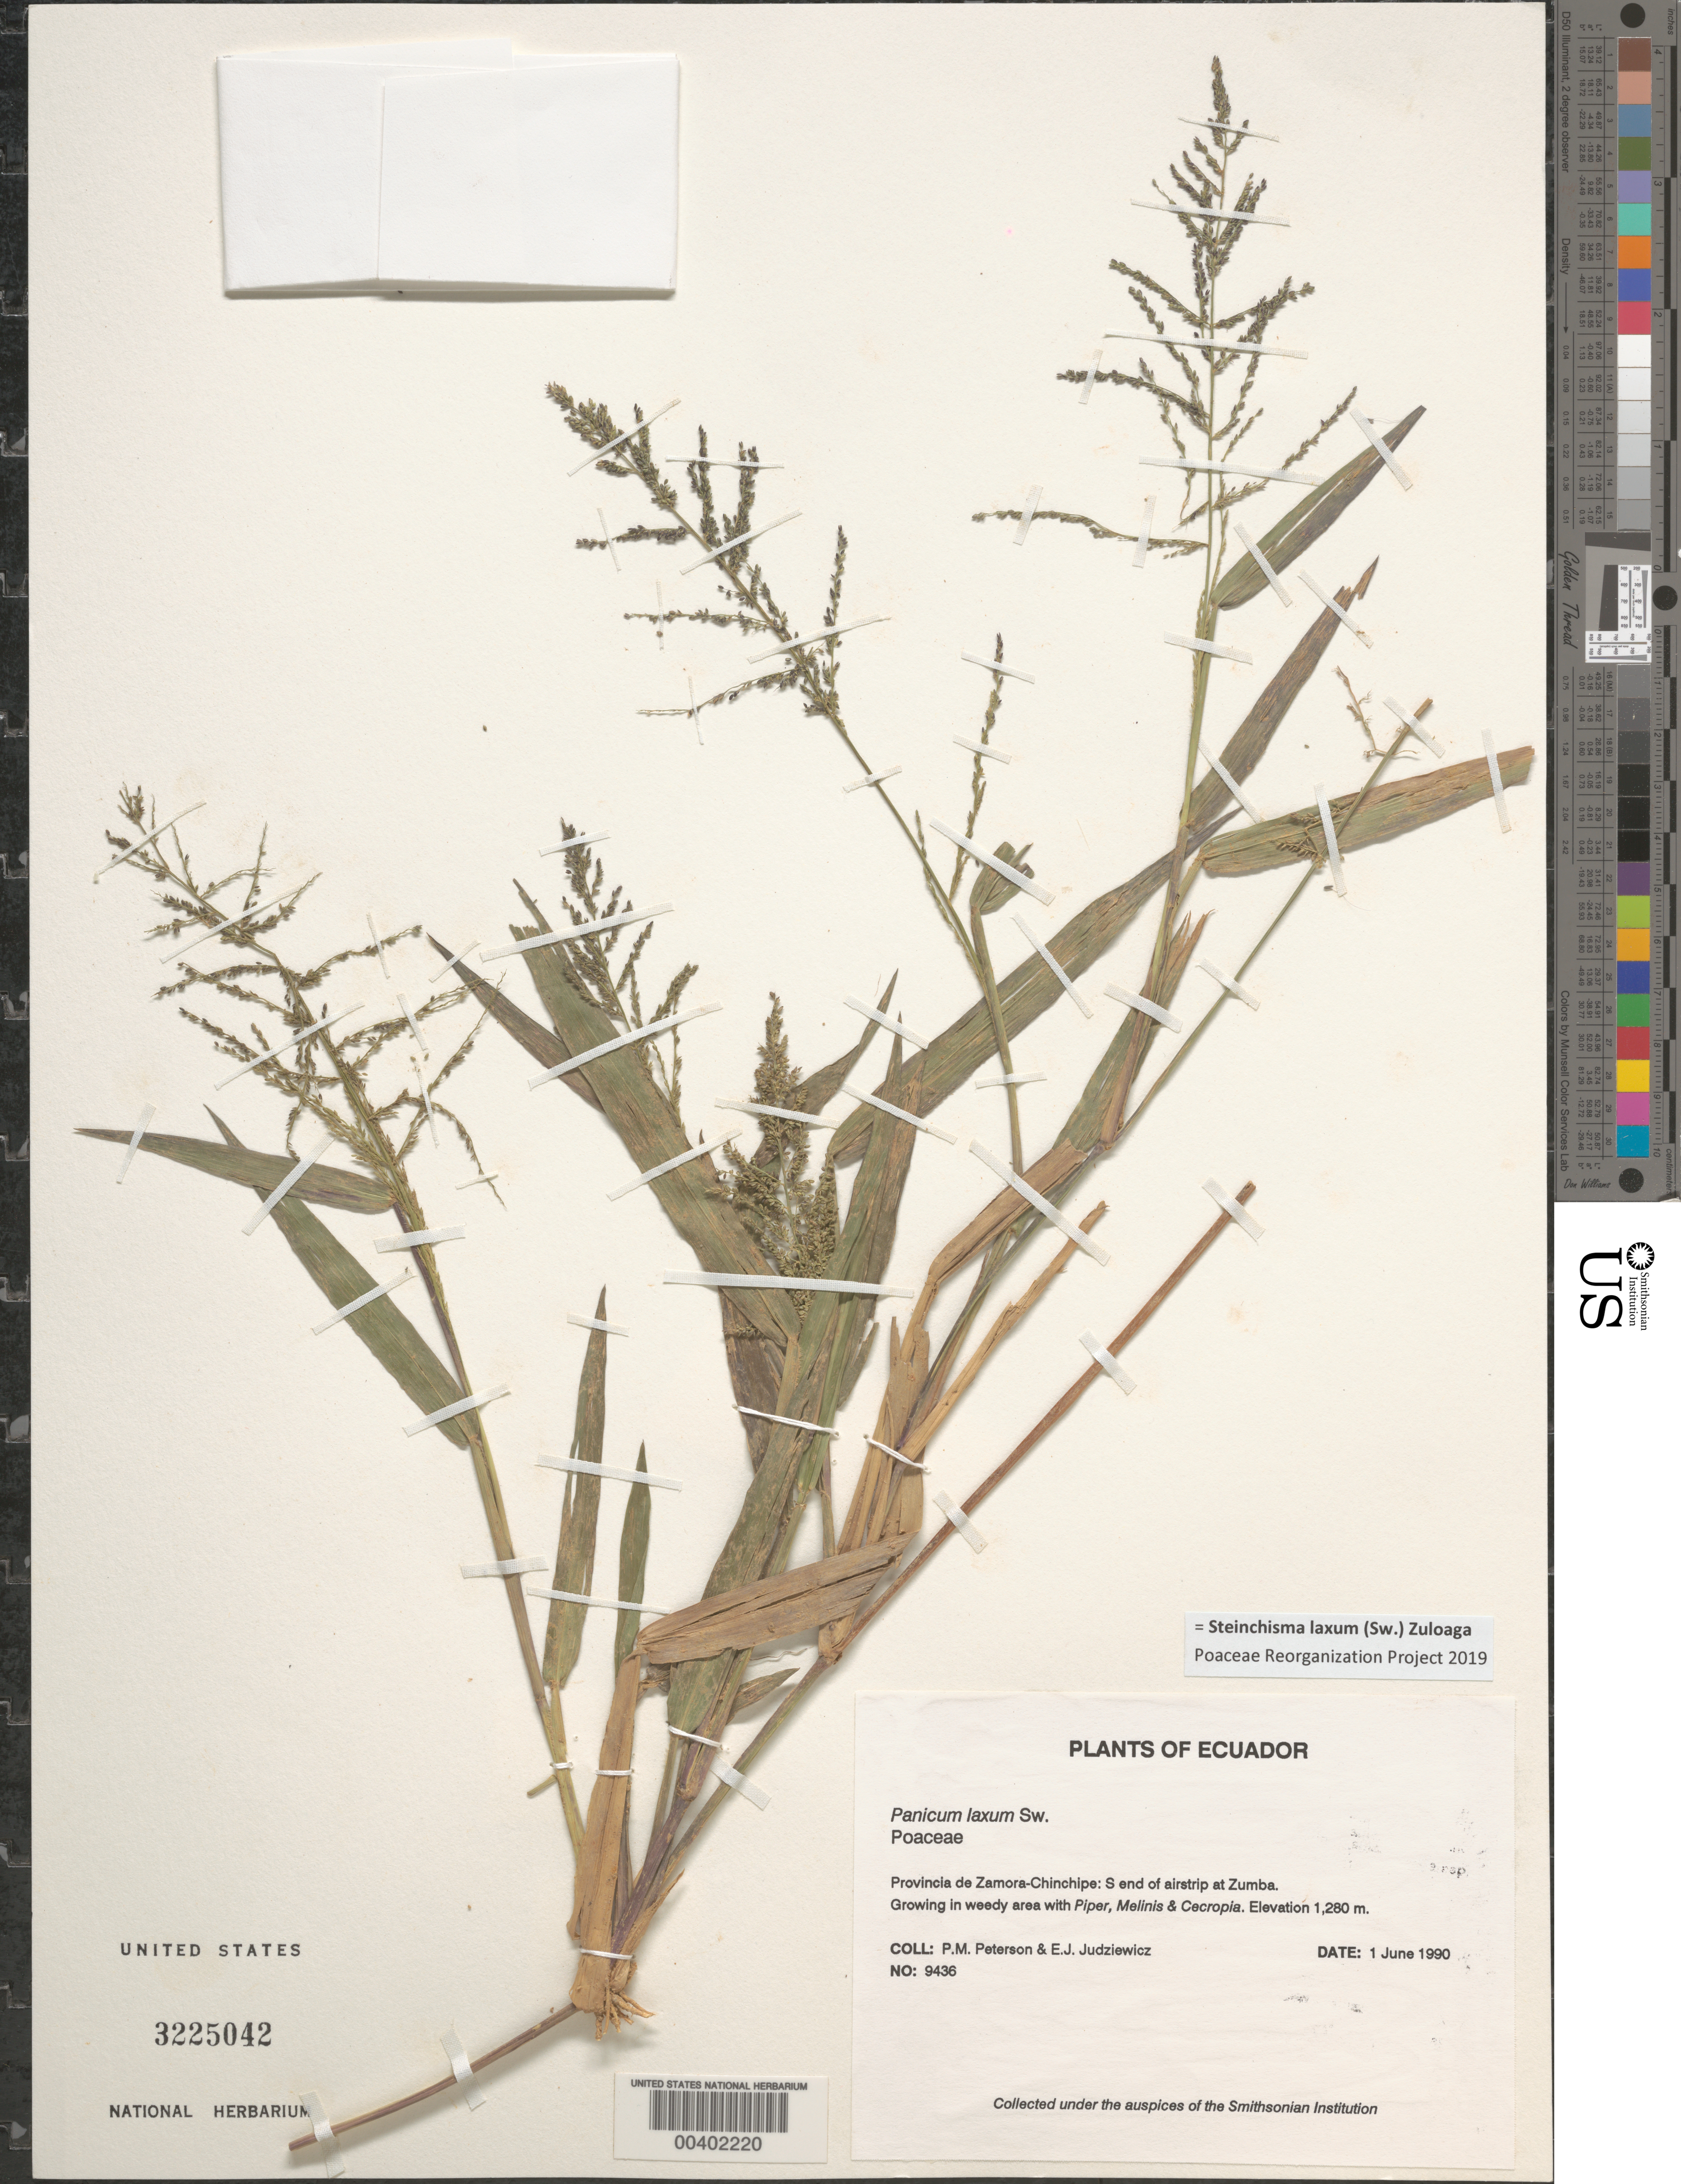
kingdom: Plantae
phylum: Tracheophyta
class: Liliopsida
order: Poales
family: Poaceae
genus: Panicum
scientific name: Panicum laxum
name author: Sw.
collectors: P. M. Peterson & E. J. Judziewicz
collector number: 09436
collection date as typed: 01 Jun 1990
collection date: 1990-06-01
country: Ecuador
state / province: Zamora-Chinchipe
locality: S end of airstrip at Zumba.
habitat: Growing in weedy area with Piper, Melinis & Cecropia.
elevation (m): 1280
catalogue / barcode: US 3225042